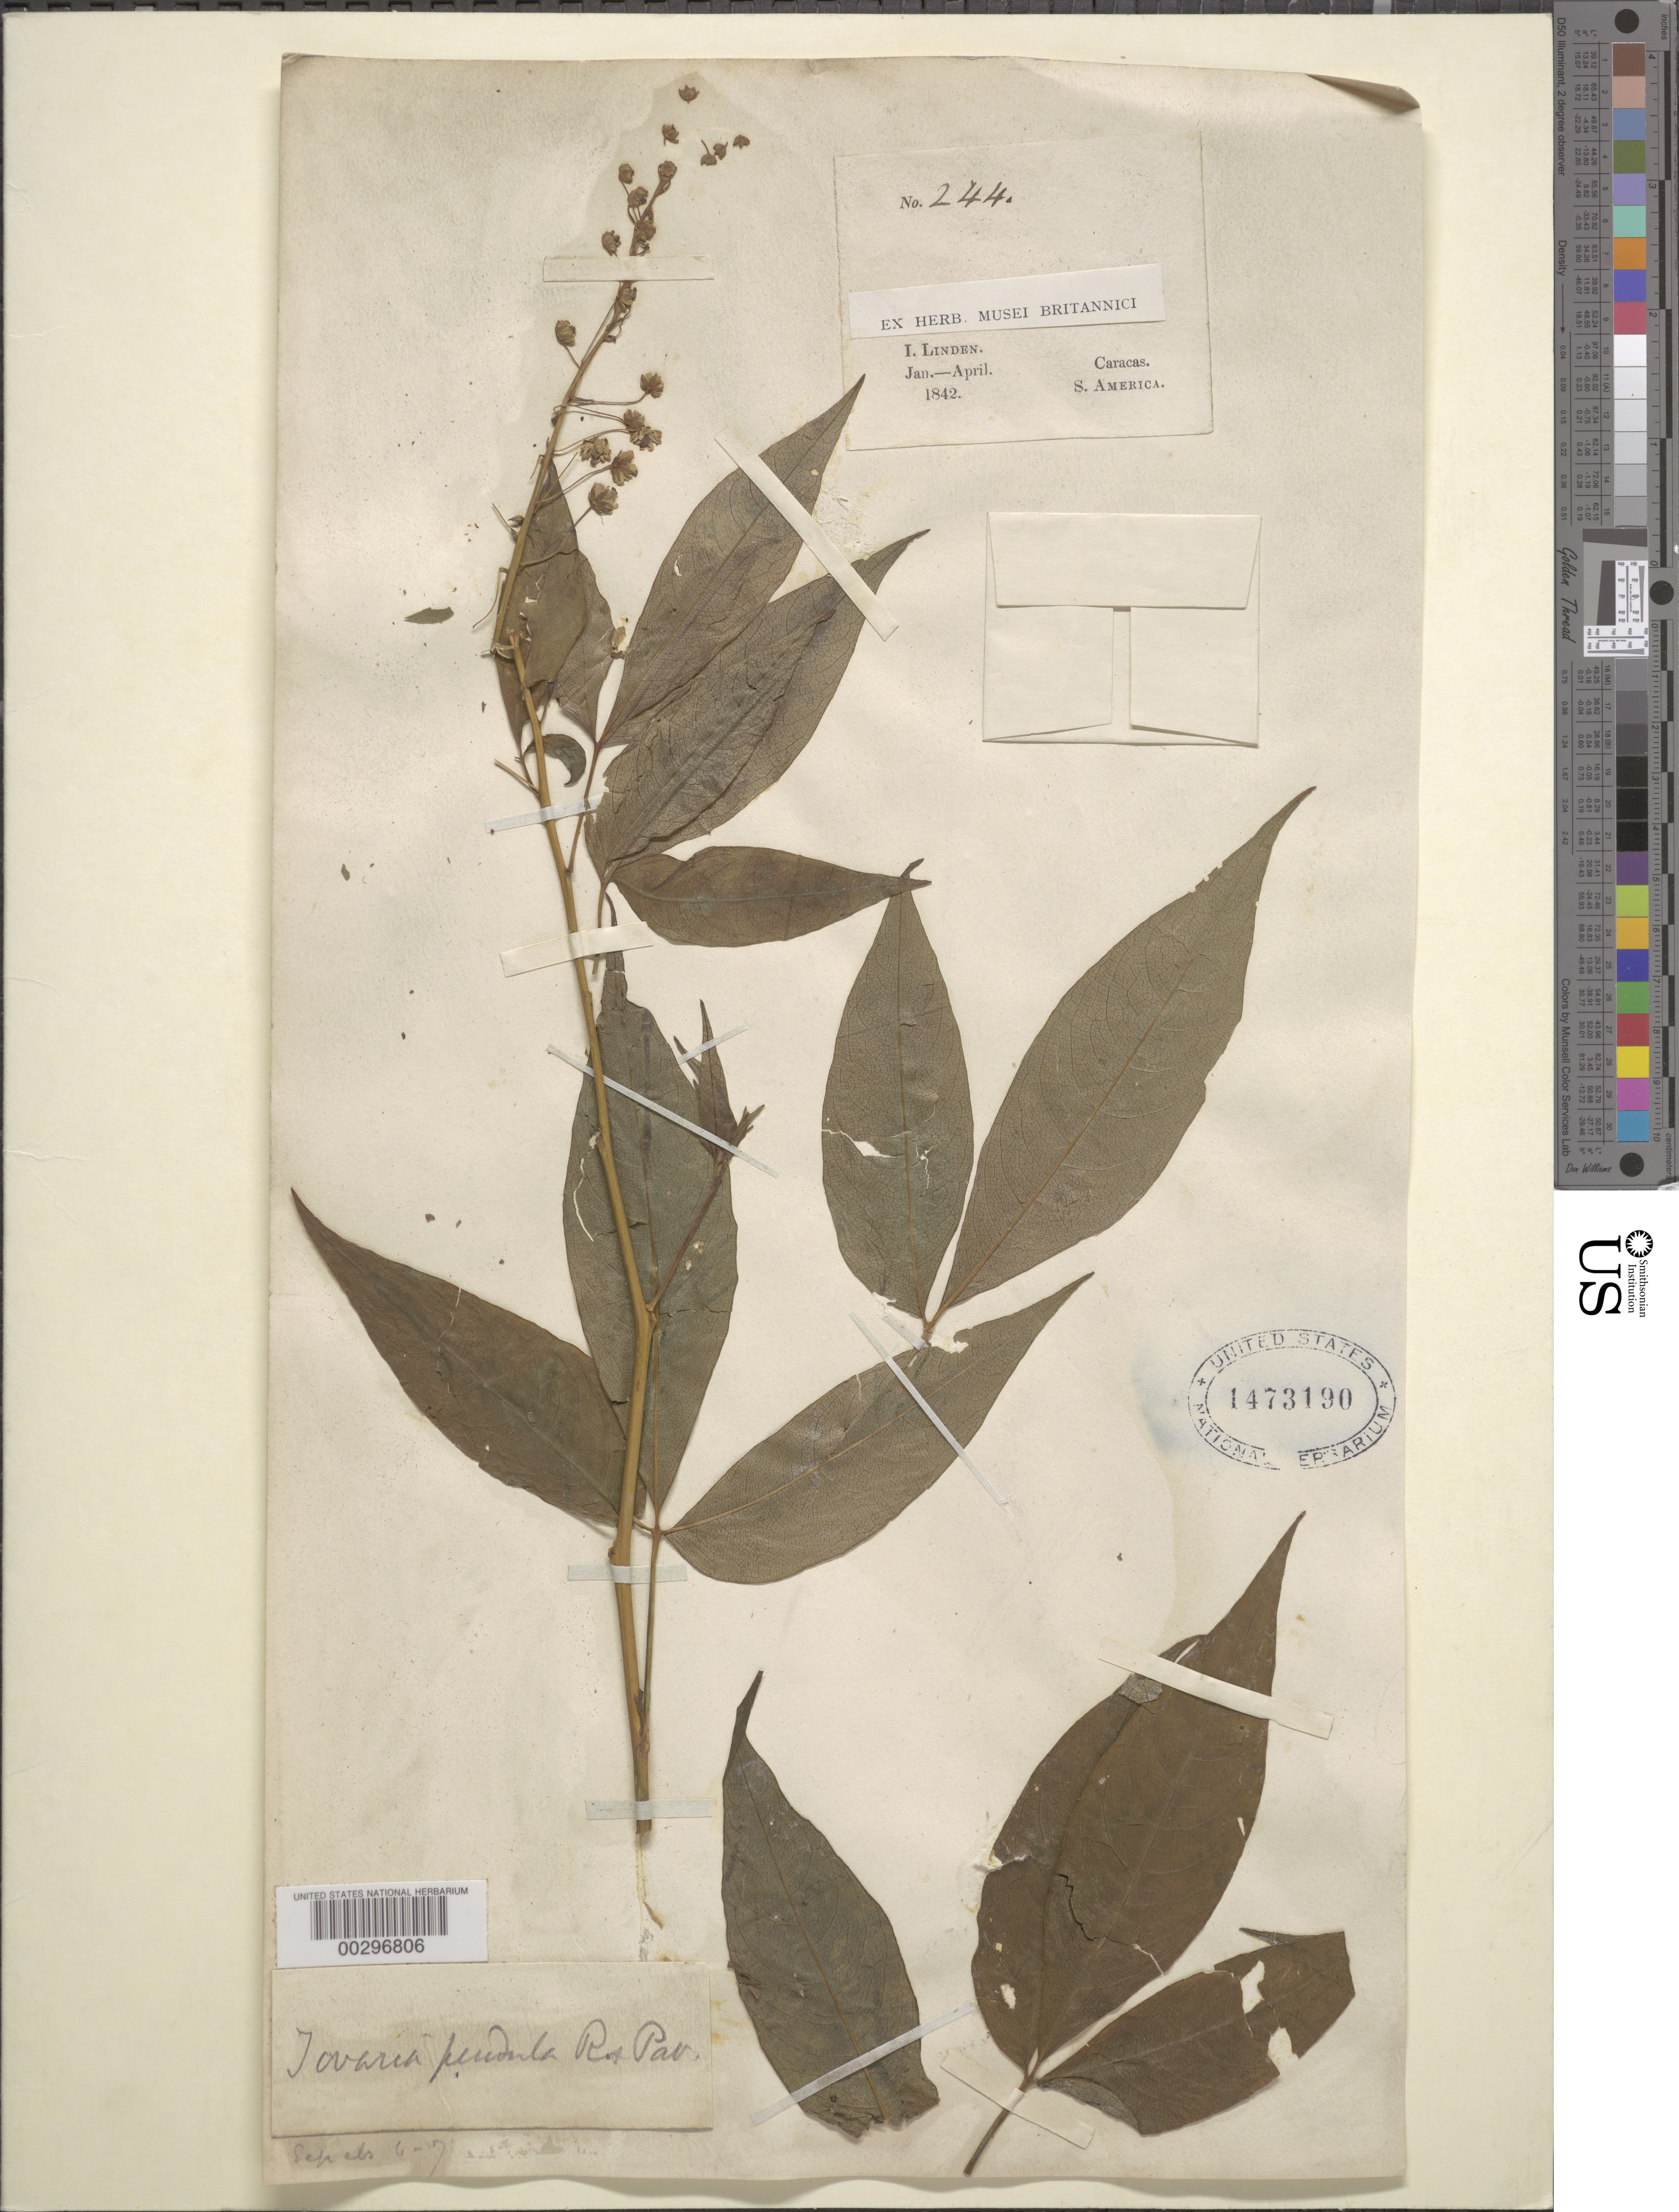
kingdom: Plantae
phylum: Tracheophyta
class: Magnoliopsida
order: Brassicales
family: Tovariaceae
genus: Tovaria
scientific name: Tovaria pendula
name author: Ruiz & Pav.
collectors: I. Linden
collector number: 244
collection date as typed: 1842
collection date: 1842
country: Venezuela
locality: Caracas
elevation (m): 2300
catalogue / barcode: US 1473190